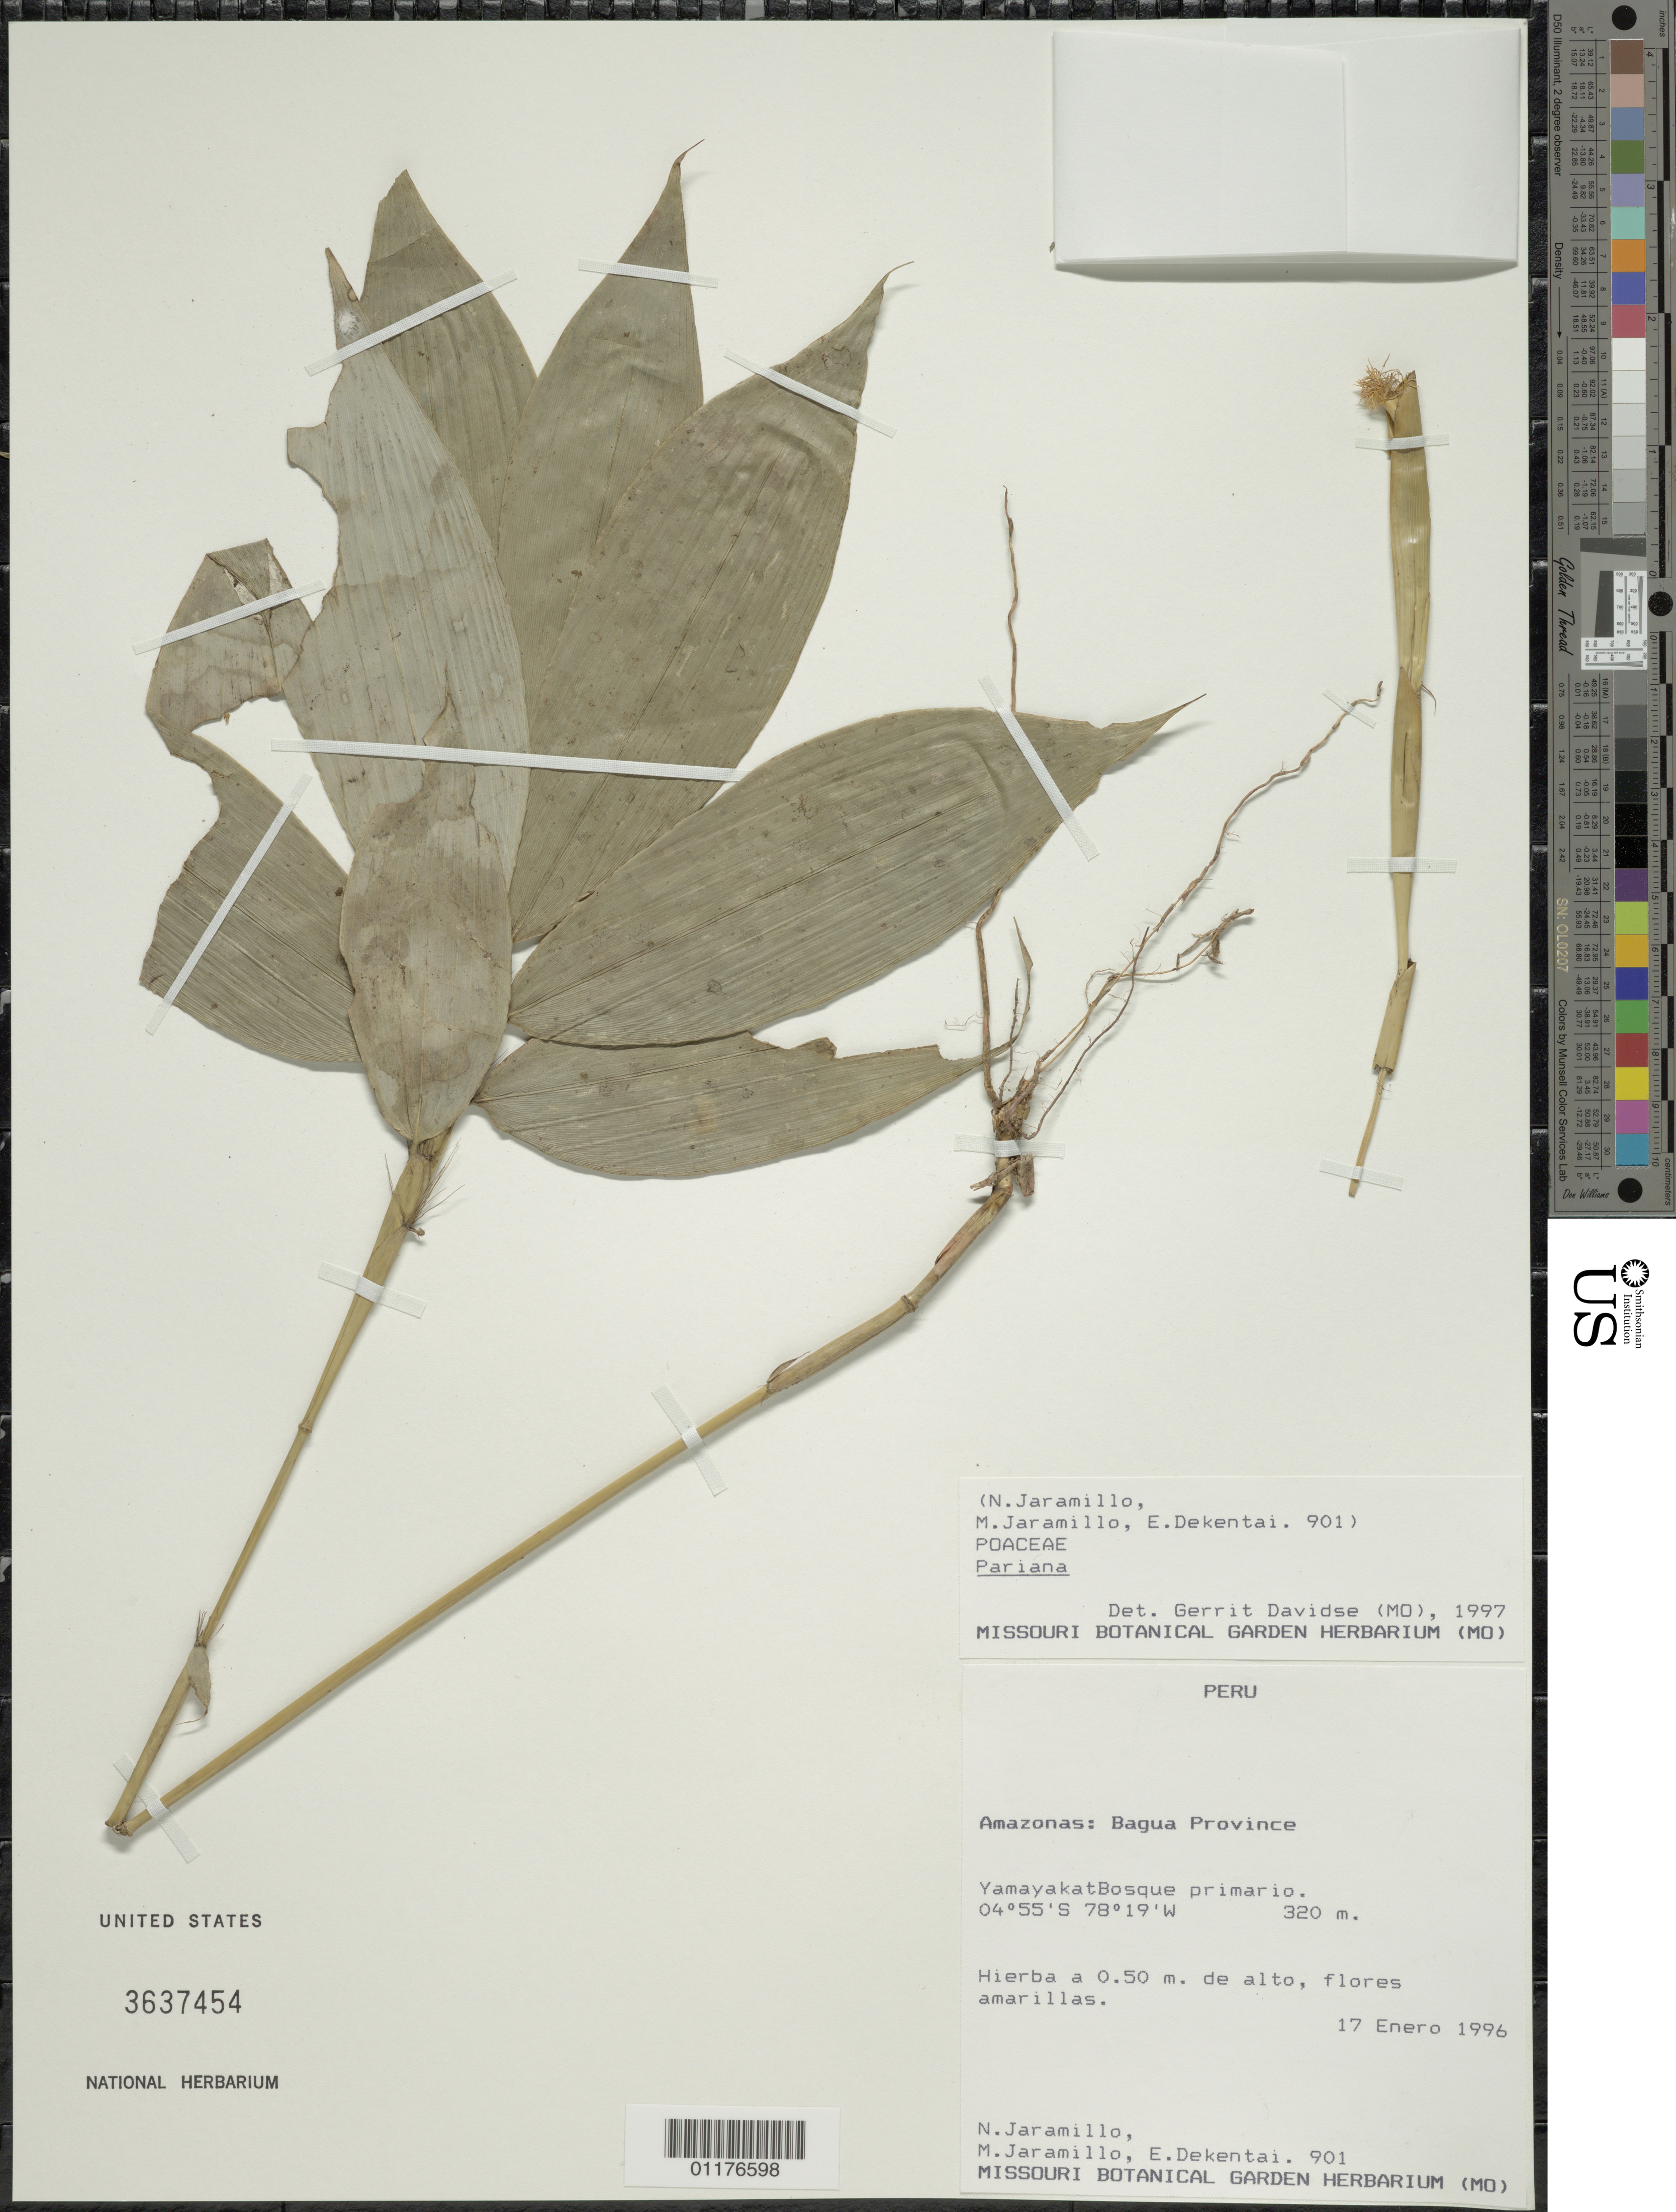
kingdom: Plantae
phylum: Tracheophyta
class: Liliopsida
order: Poales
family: Poaceae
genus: Pariana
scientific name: Pariana sp.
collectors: N. Jaramillo, M. Jaramillo & E. Dekentai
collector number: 901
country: Peru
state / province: Amazonas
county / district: Bagua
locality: Yamayakat Bosque primario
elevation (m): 320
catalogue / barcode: US 3637454